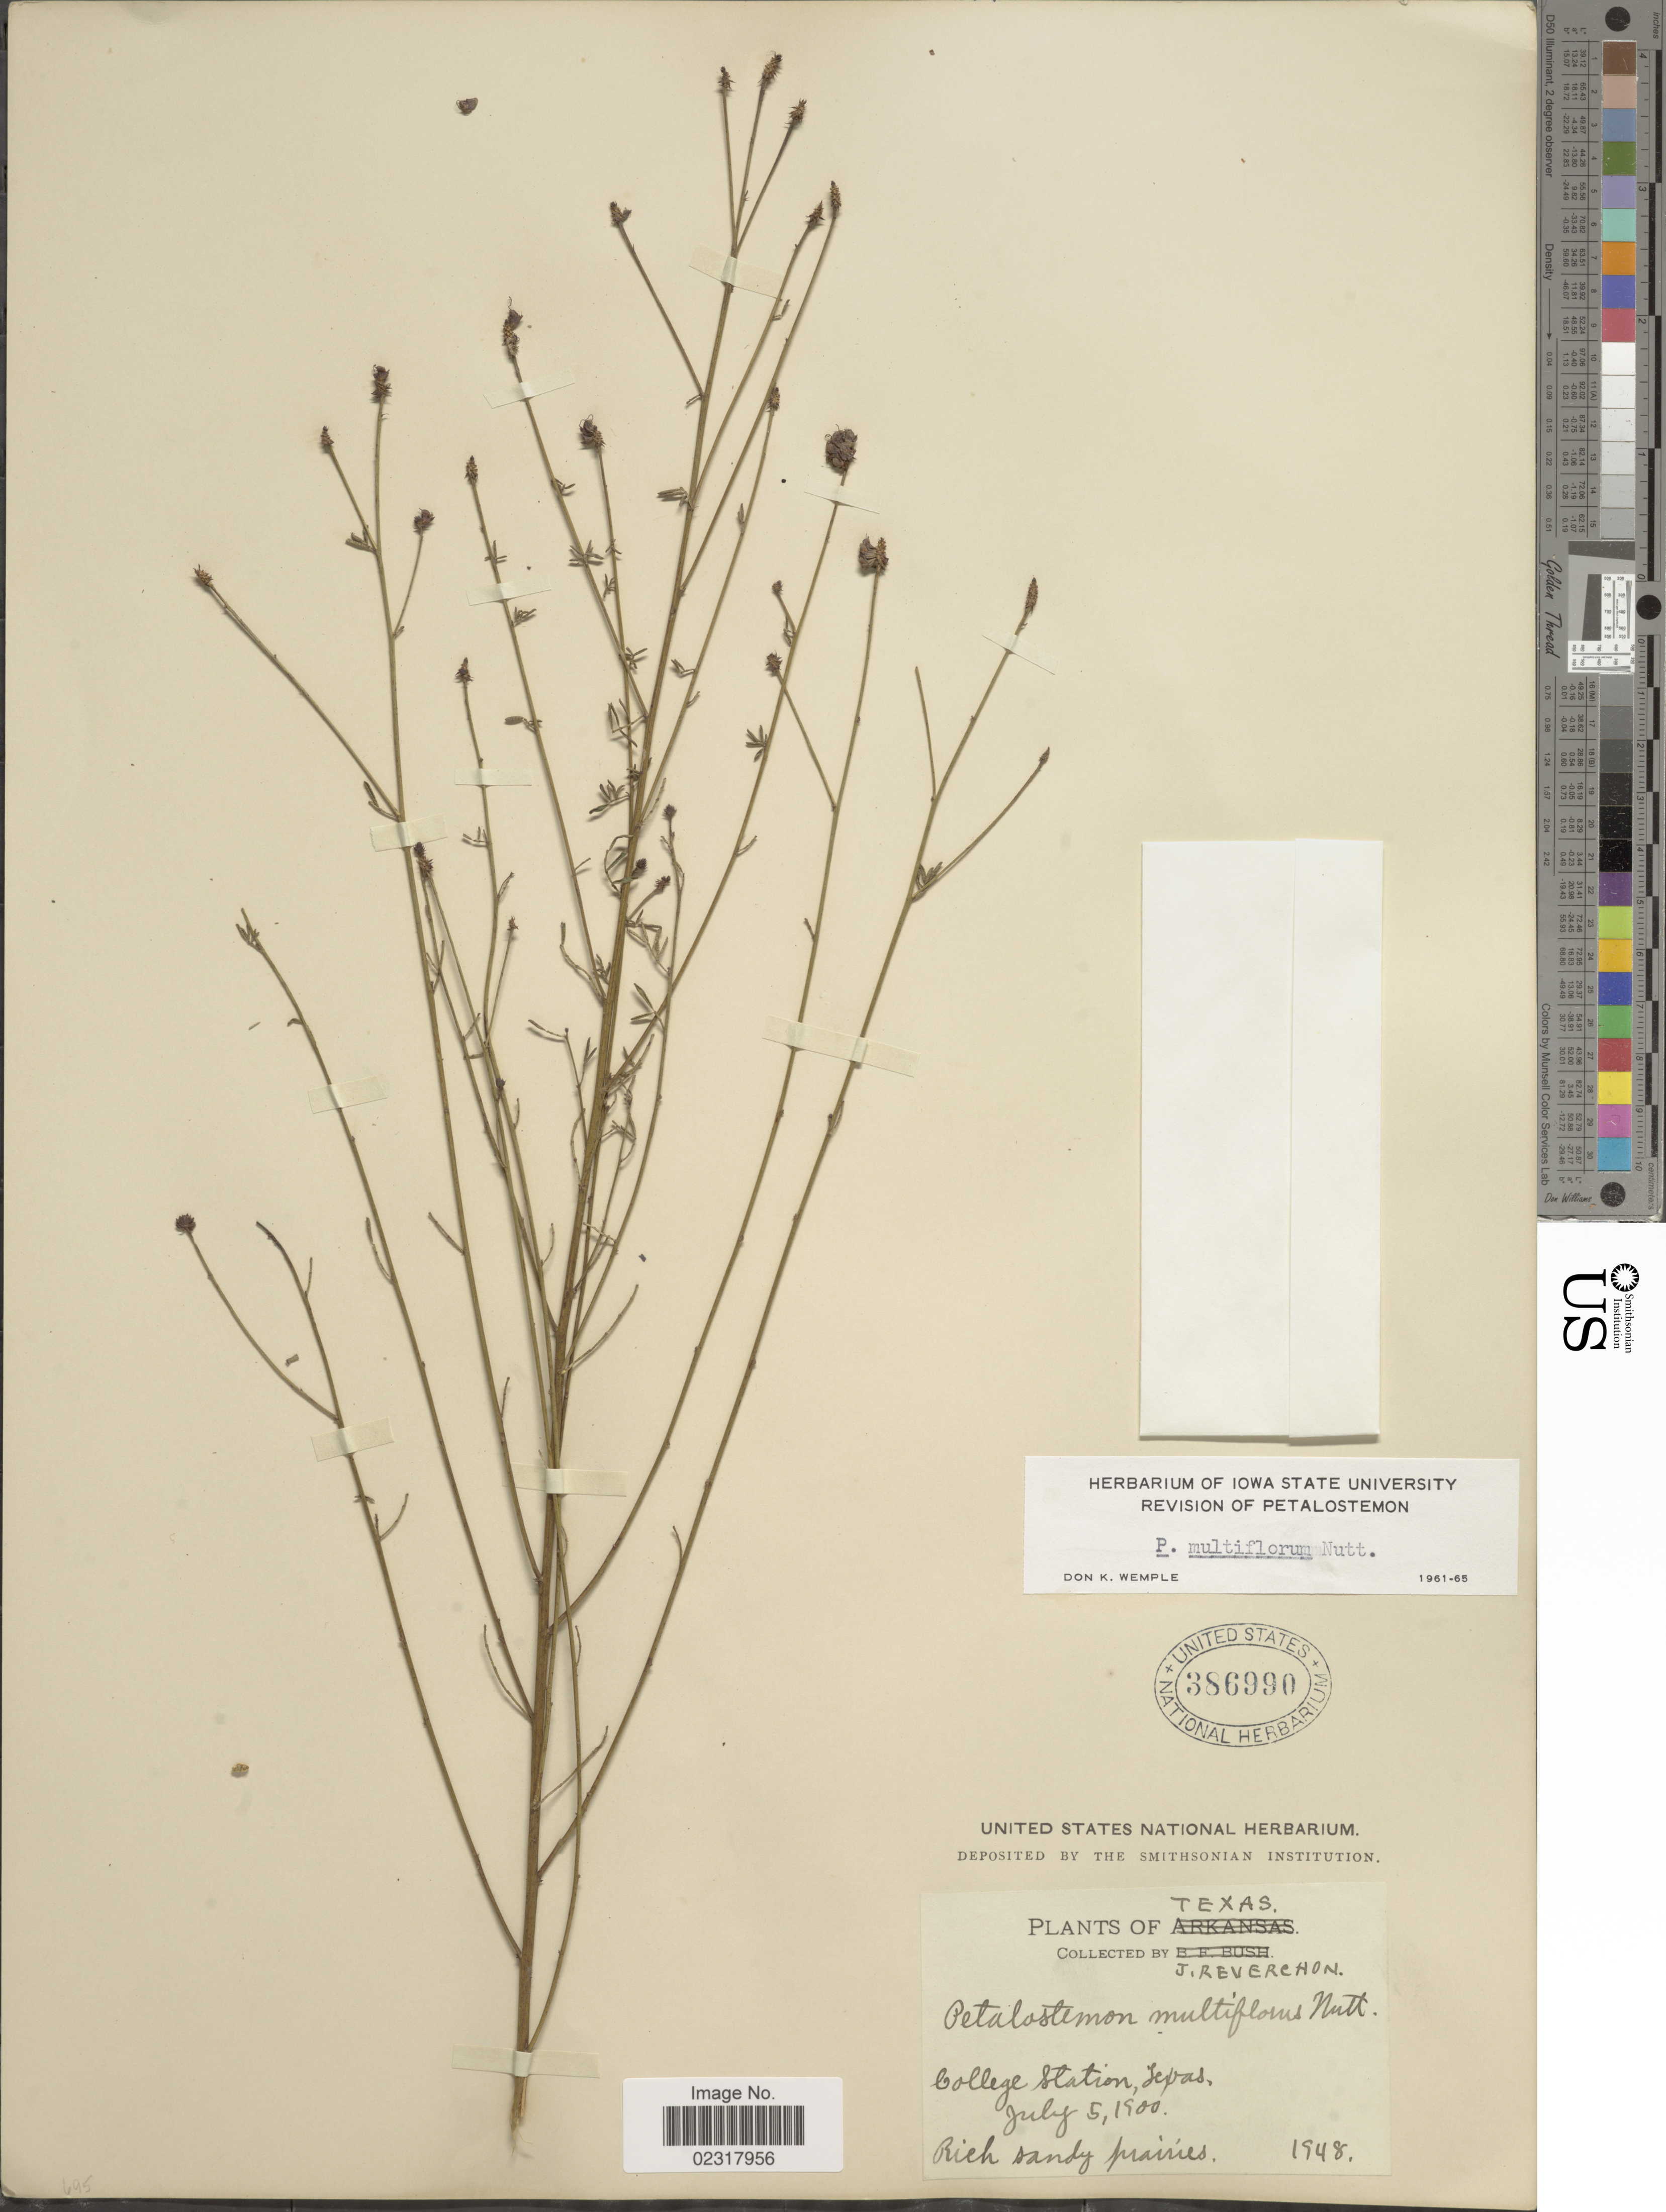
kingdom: Plantae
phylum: Tracheophyta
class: Magnoliopsida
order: Fabales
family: Fabaceae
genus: Dalea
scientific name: Dalea multiflora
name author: (Nutt.) Shinners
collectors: J. Reverchon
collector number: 1948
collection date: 1900-07-05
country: United States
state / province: Texas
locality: College Station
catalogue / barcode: US 386990